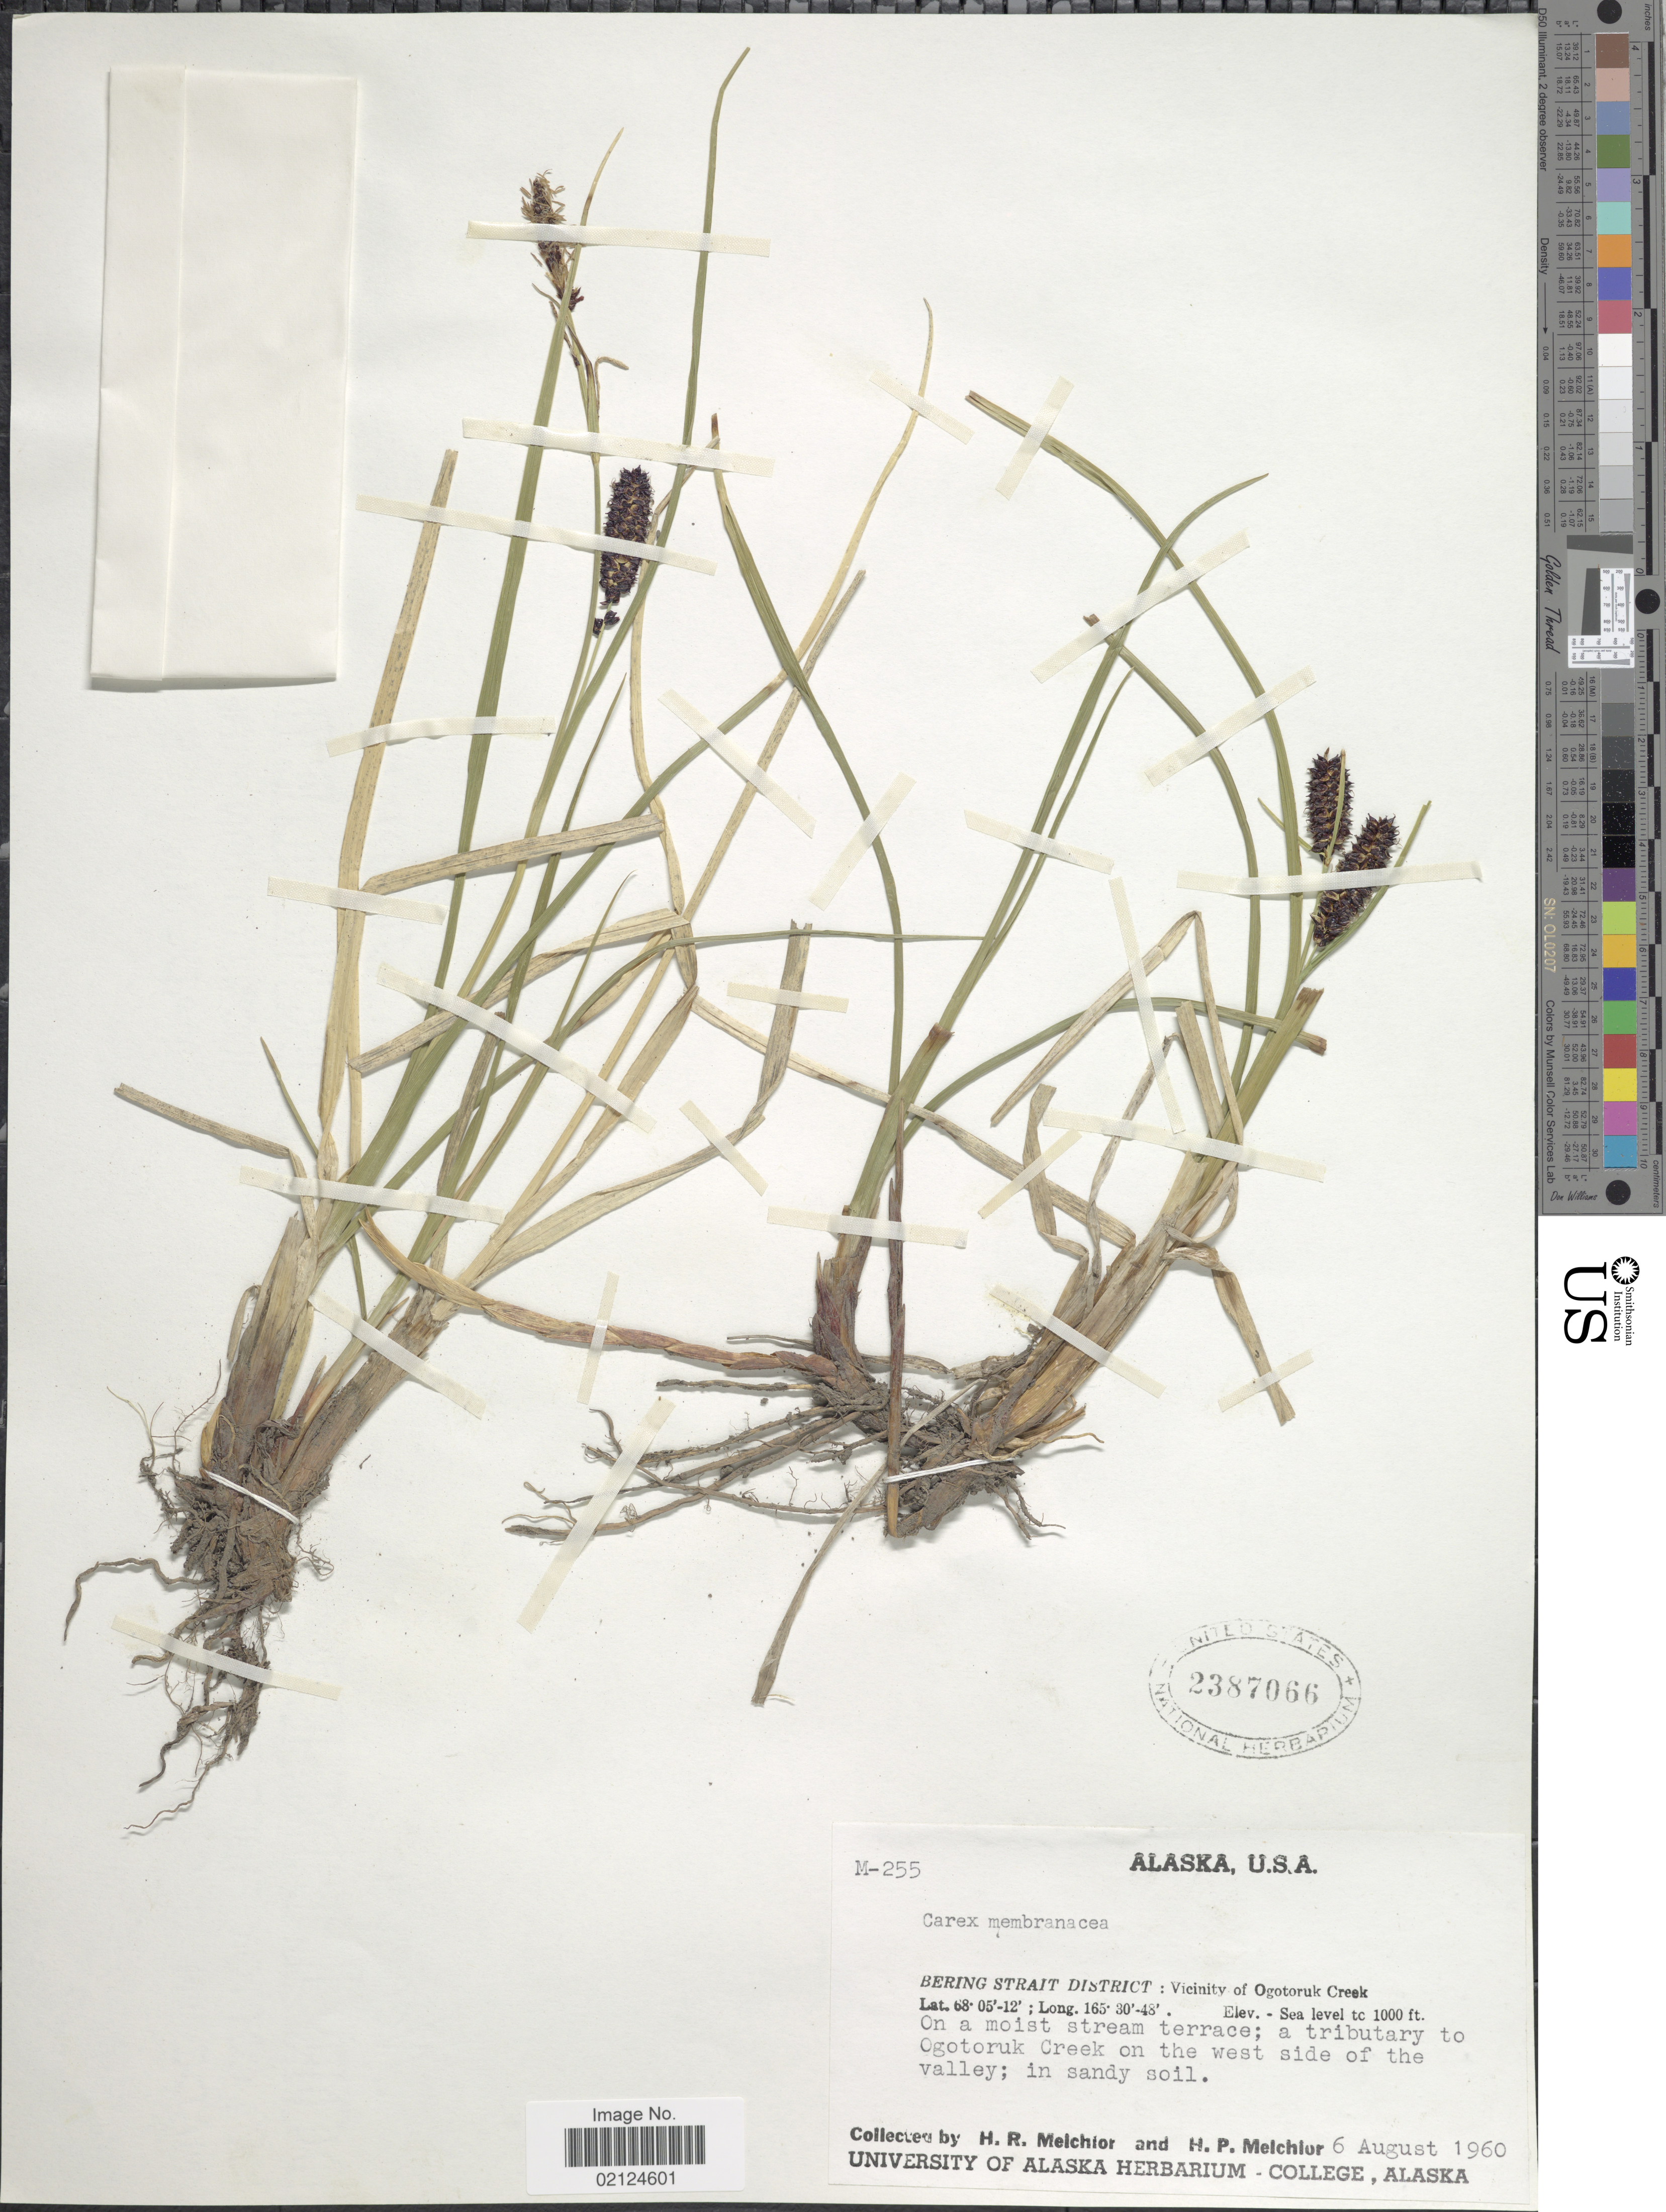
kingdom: Plantae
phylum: Tracheophyta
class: Liliopsida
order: Poales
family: Cyperaceae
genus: Carex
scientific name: Carex membranacea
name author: Hook.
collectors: H. R. Melchior & H. P. Melchior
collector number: M-255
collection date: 1960-08-06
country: United States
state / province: Alaska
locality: Bering Strait District: Vicinity of Ogotoruk Creek. A tributary to Ogotoruk Ceek on the west side of the valley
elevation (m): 0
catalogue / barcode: US 2387066